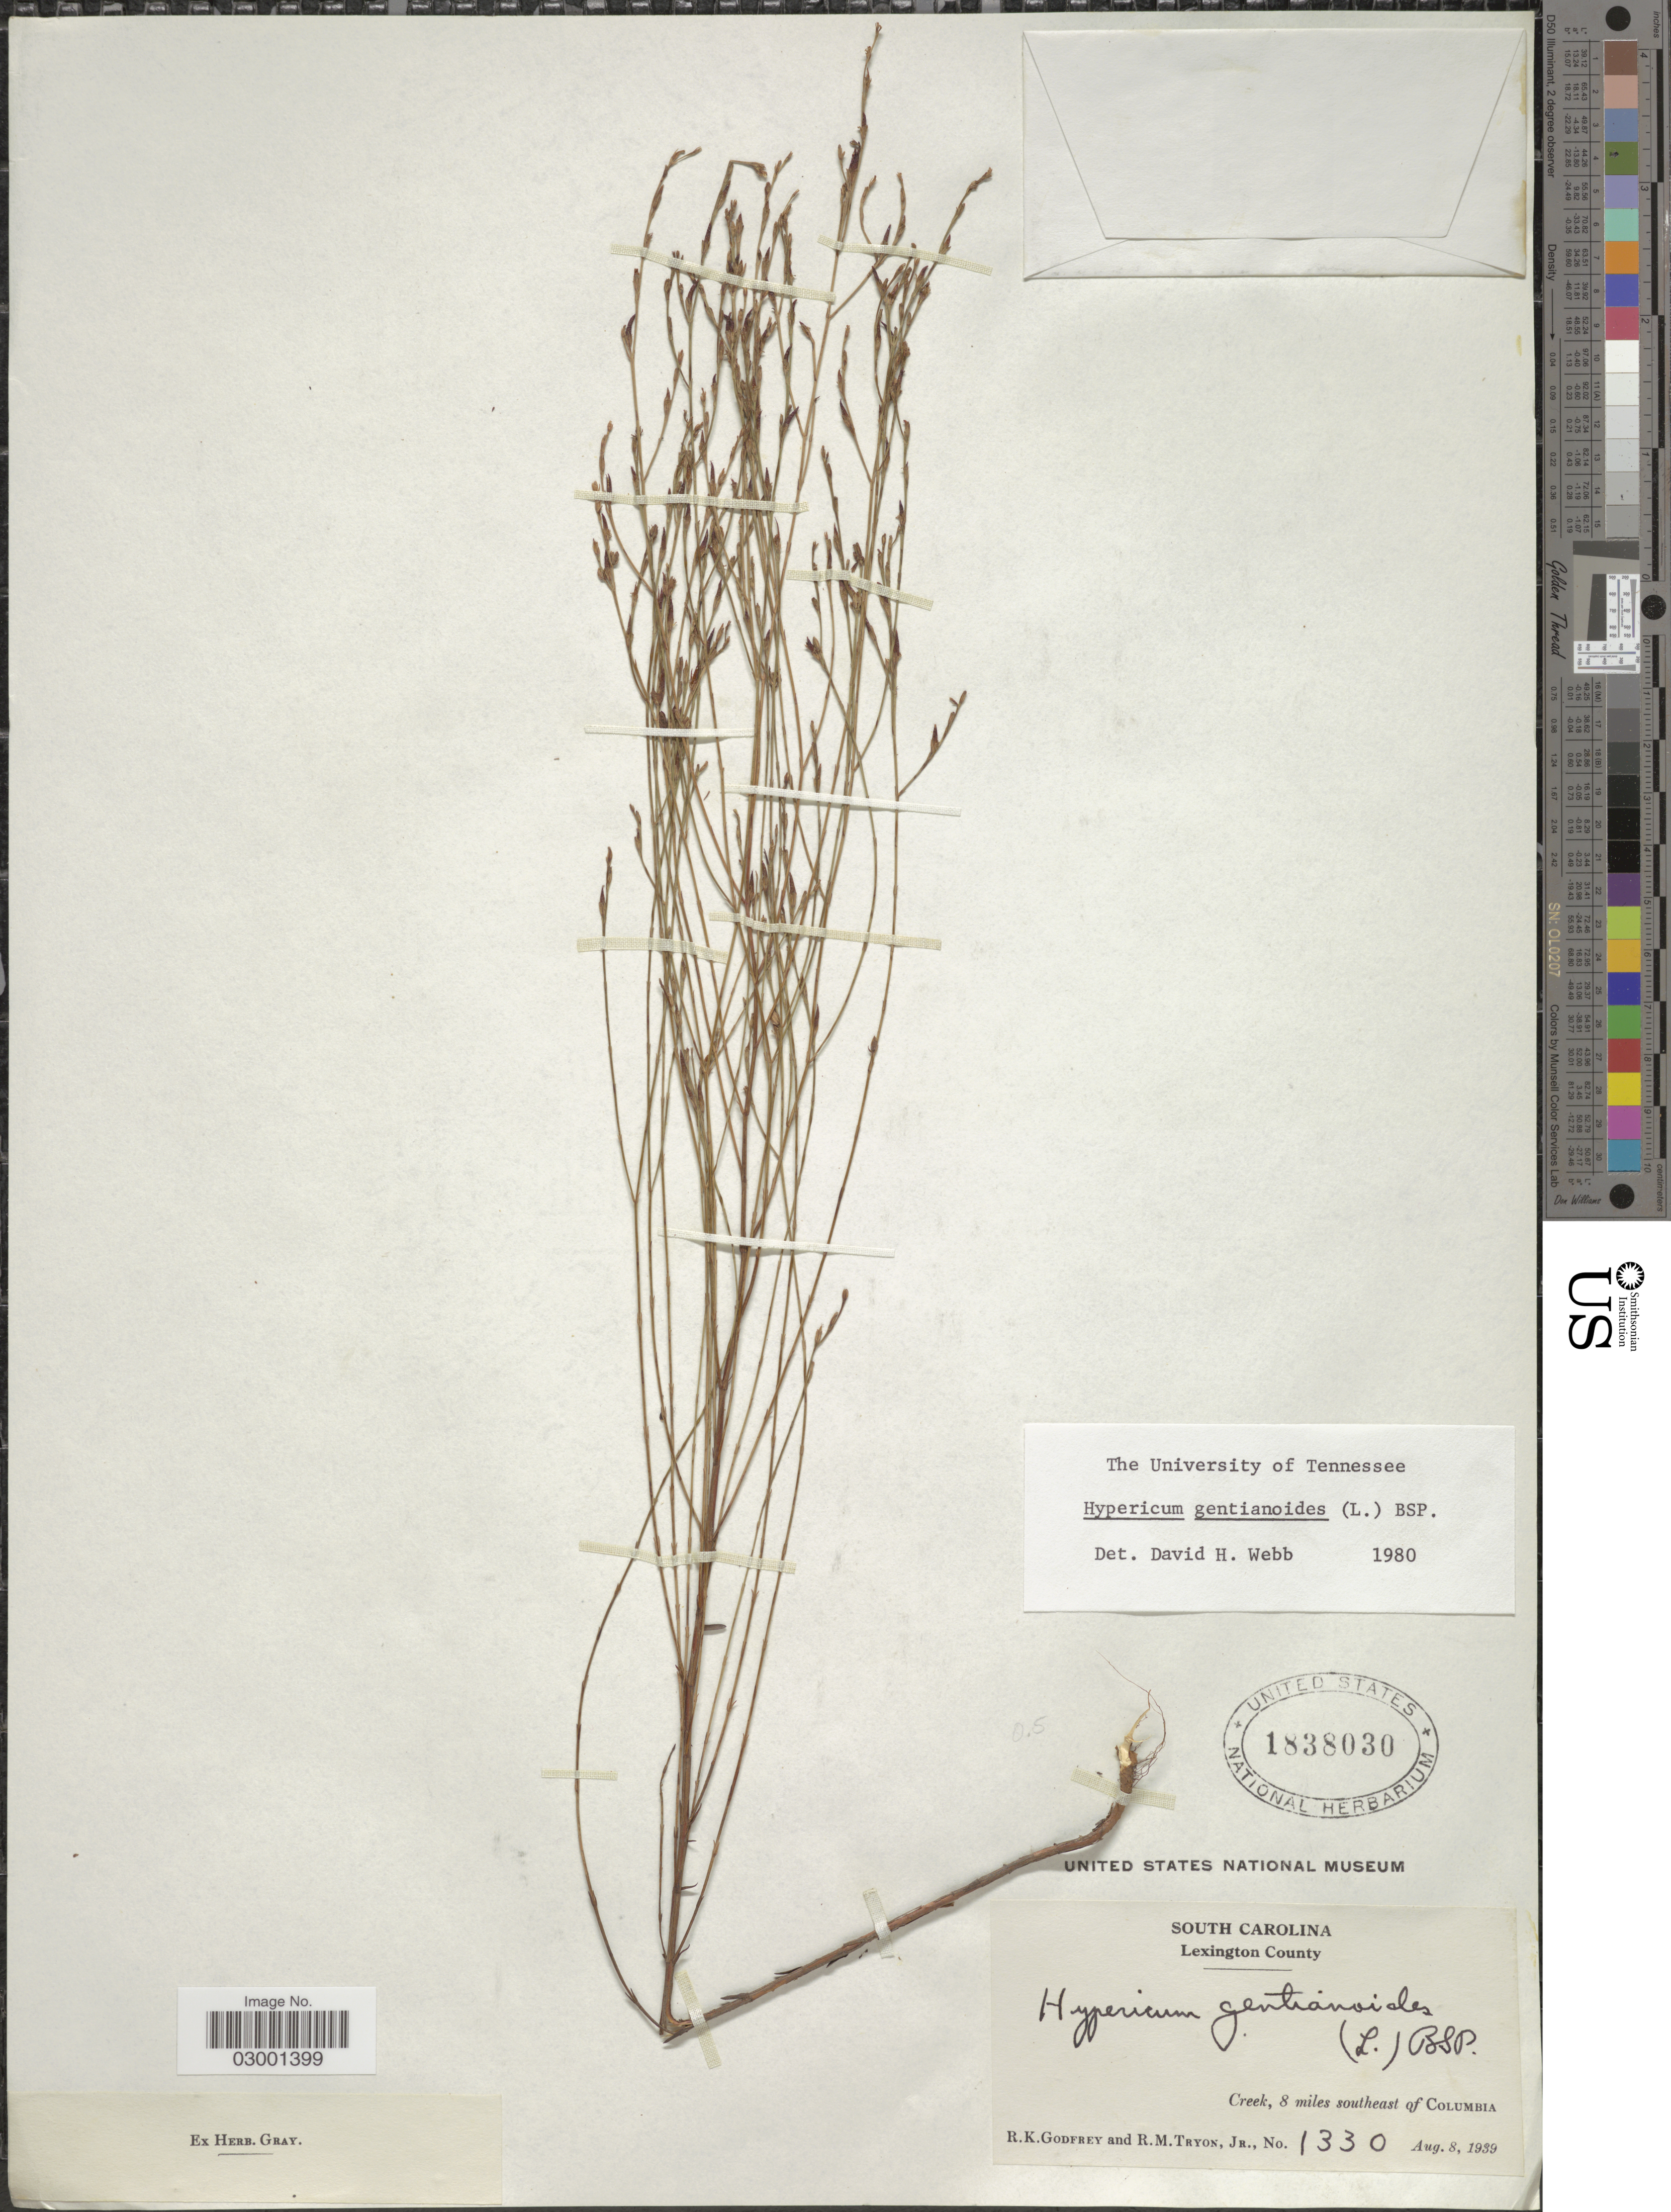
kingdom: Plantae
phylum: Tracheophyta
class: Magnoliopsida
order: Malpighiales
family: Hypericaceae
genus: Hypericum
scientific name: Hypericum gentianoides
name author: (L.) Britton, Stearns & Poggenb.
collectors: R. K. Godfrey & R. Tryon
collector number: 1330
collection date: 1939-08-08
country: United States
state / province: South Carolina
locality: Lexington County.Creek, 8 miles southeast of Columbia.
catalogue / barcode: US 1838030